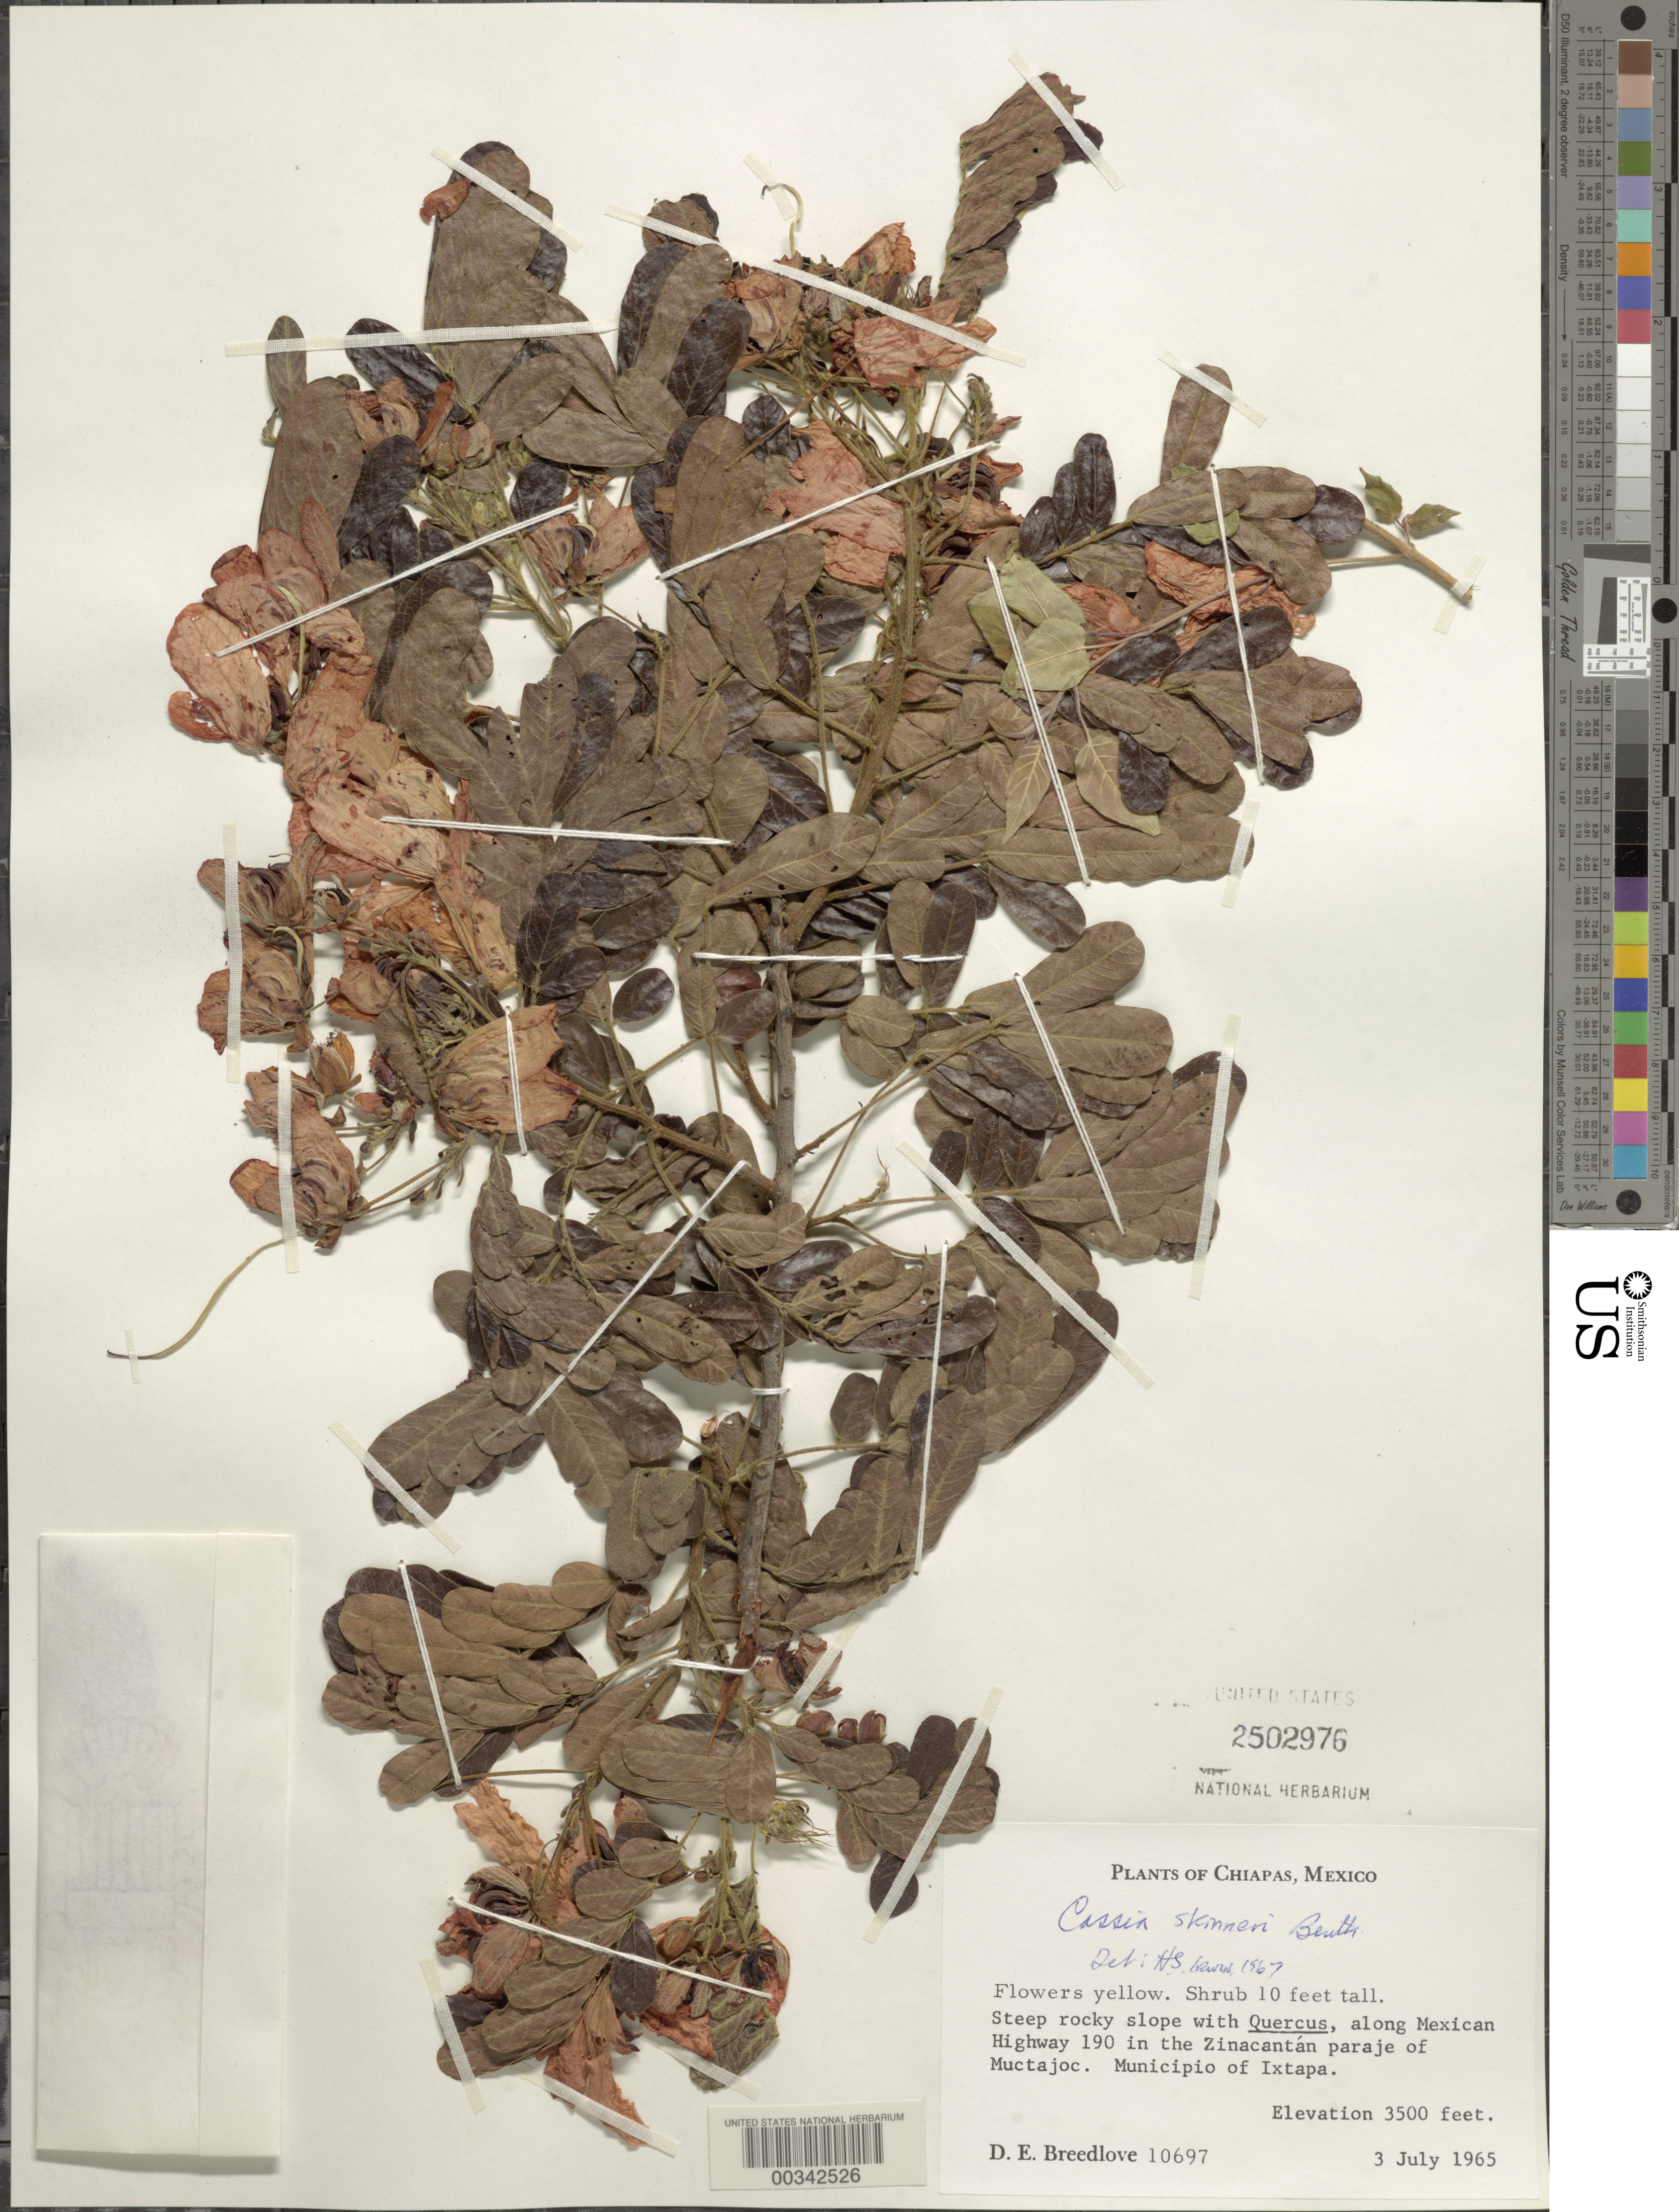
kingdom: Plantae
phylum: Tracheophyta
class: Magnoliopsida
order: Fabales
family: Fabaceae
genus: Senna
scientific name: Senna skinneri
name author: (Benth.) H.S. Irwin & Barneby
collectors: D. E. Breedlove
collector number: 10697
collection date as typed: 03 Jul 1965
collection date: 1965-07-03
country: Mexico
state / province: Chiapas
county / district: Ixtapa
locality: Along Mexican highway 190 in the Zinacantan paraje of Muctajoc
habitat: Steep rocky slope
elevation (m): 1067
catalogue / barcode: US 2502976